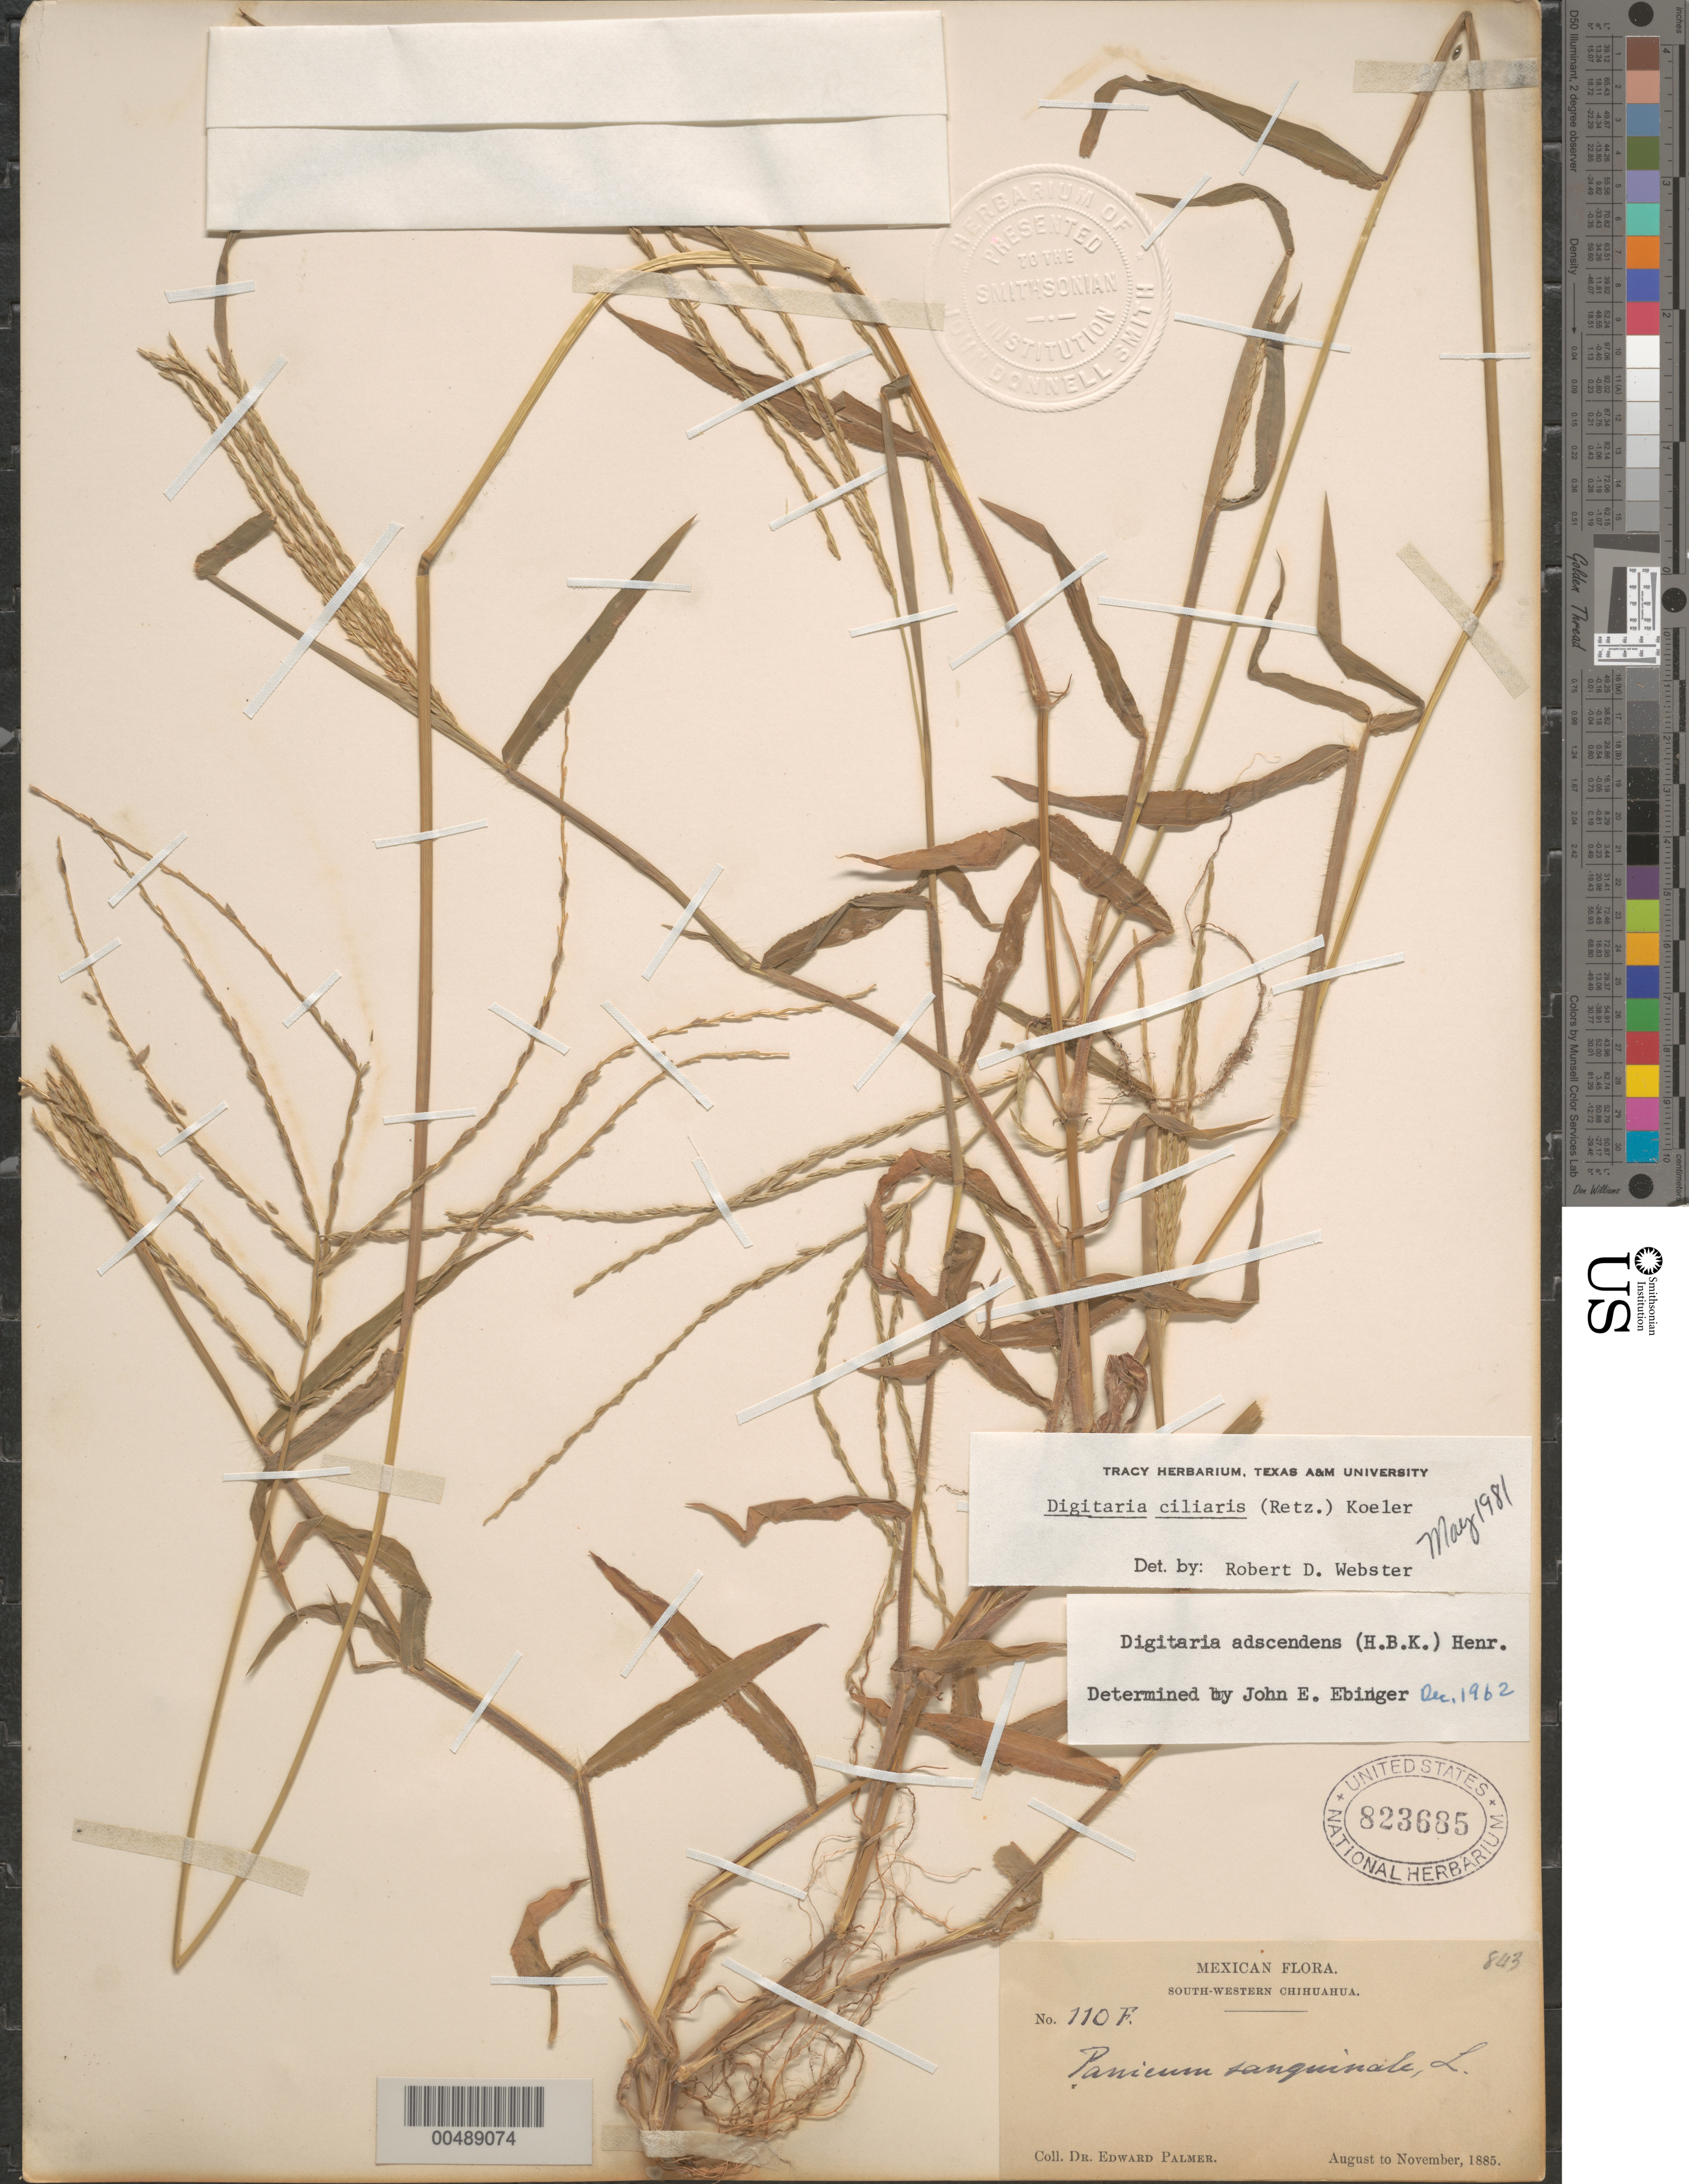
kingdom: Plantae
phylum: Tracheophyta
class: Liliopsida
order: Poales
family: Poaceae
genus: Digitaria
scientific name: Digitaria ciliaris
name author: (Retz.) Koeler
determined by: Webster, Robert D.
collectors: E. Palmer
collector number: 110F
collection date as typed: Aug 1885 to Nov 1885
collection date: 1885-08/1885-11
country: Mexico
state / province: Chihuahua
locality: South-western Chihuahua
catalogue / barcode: US 823685